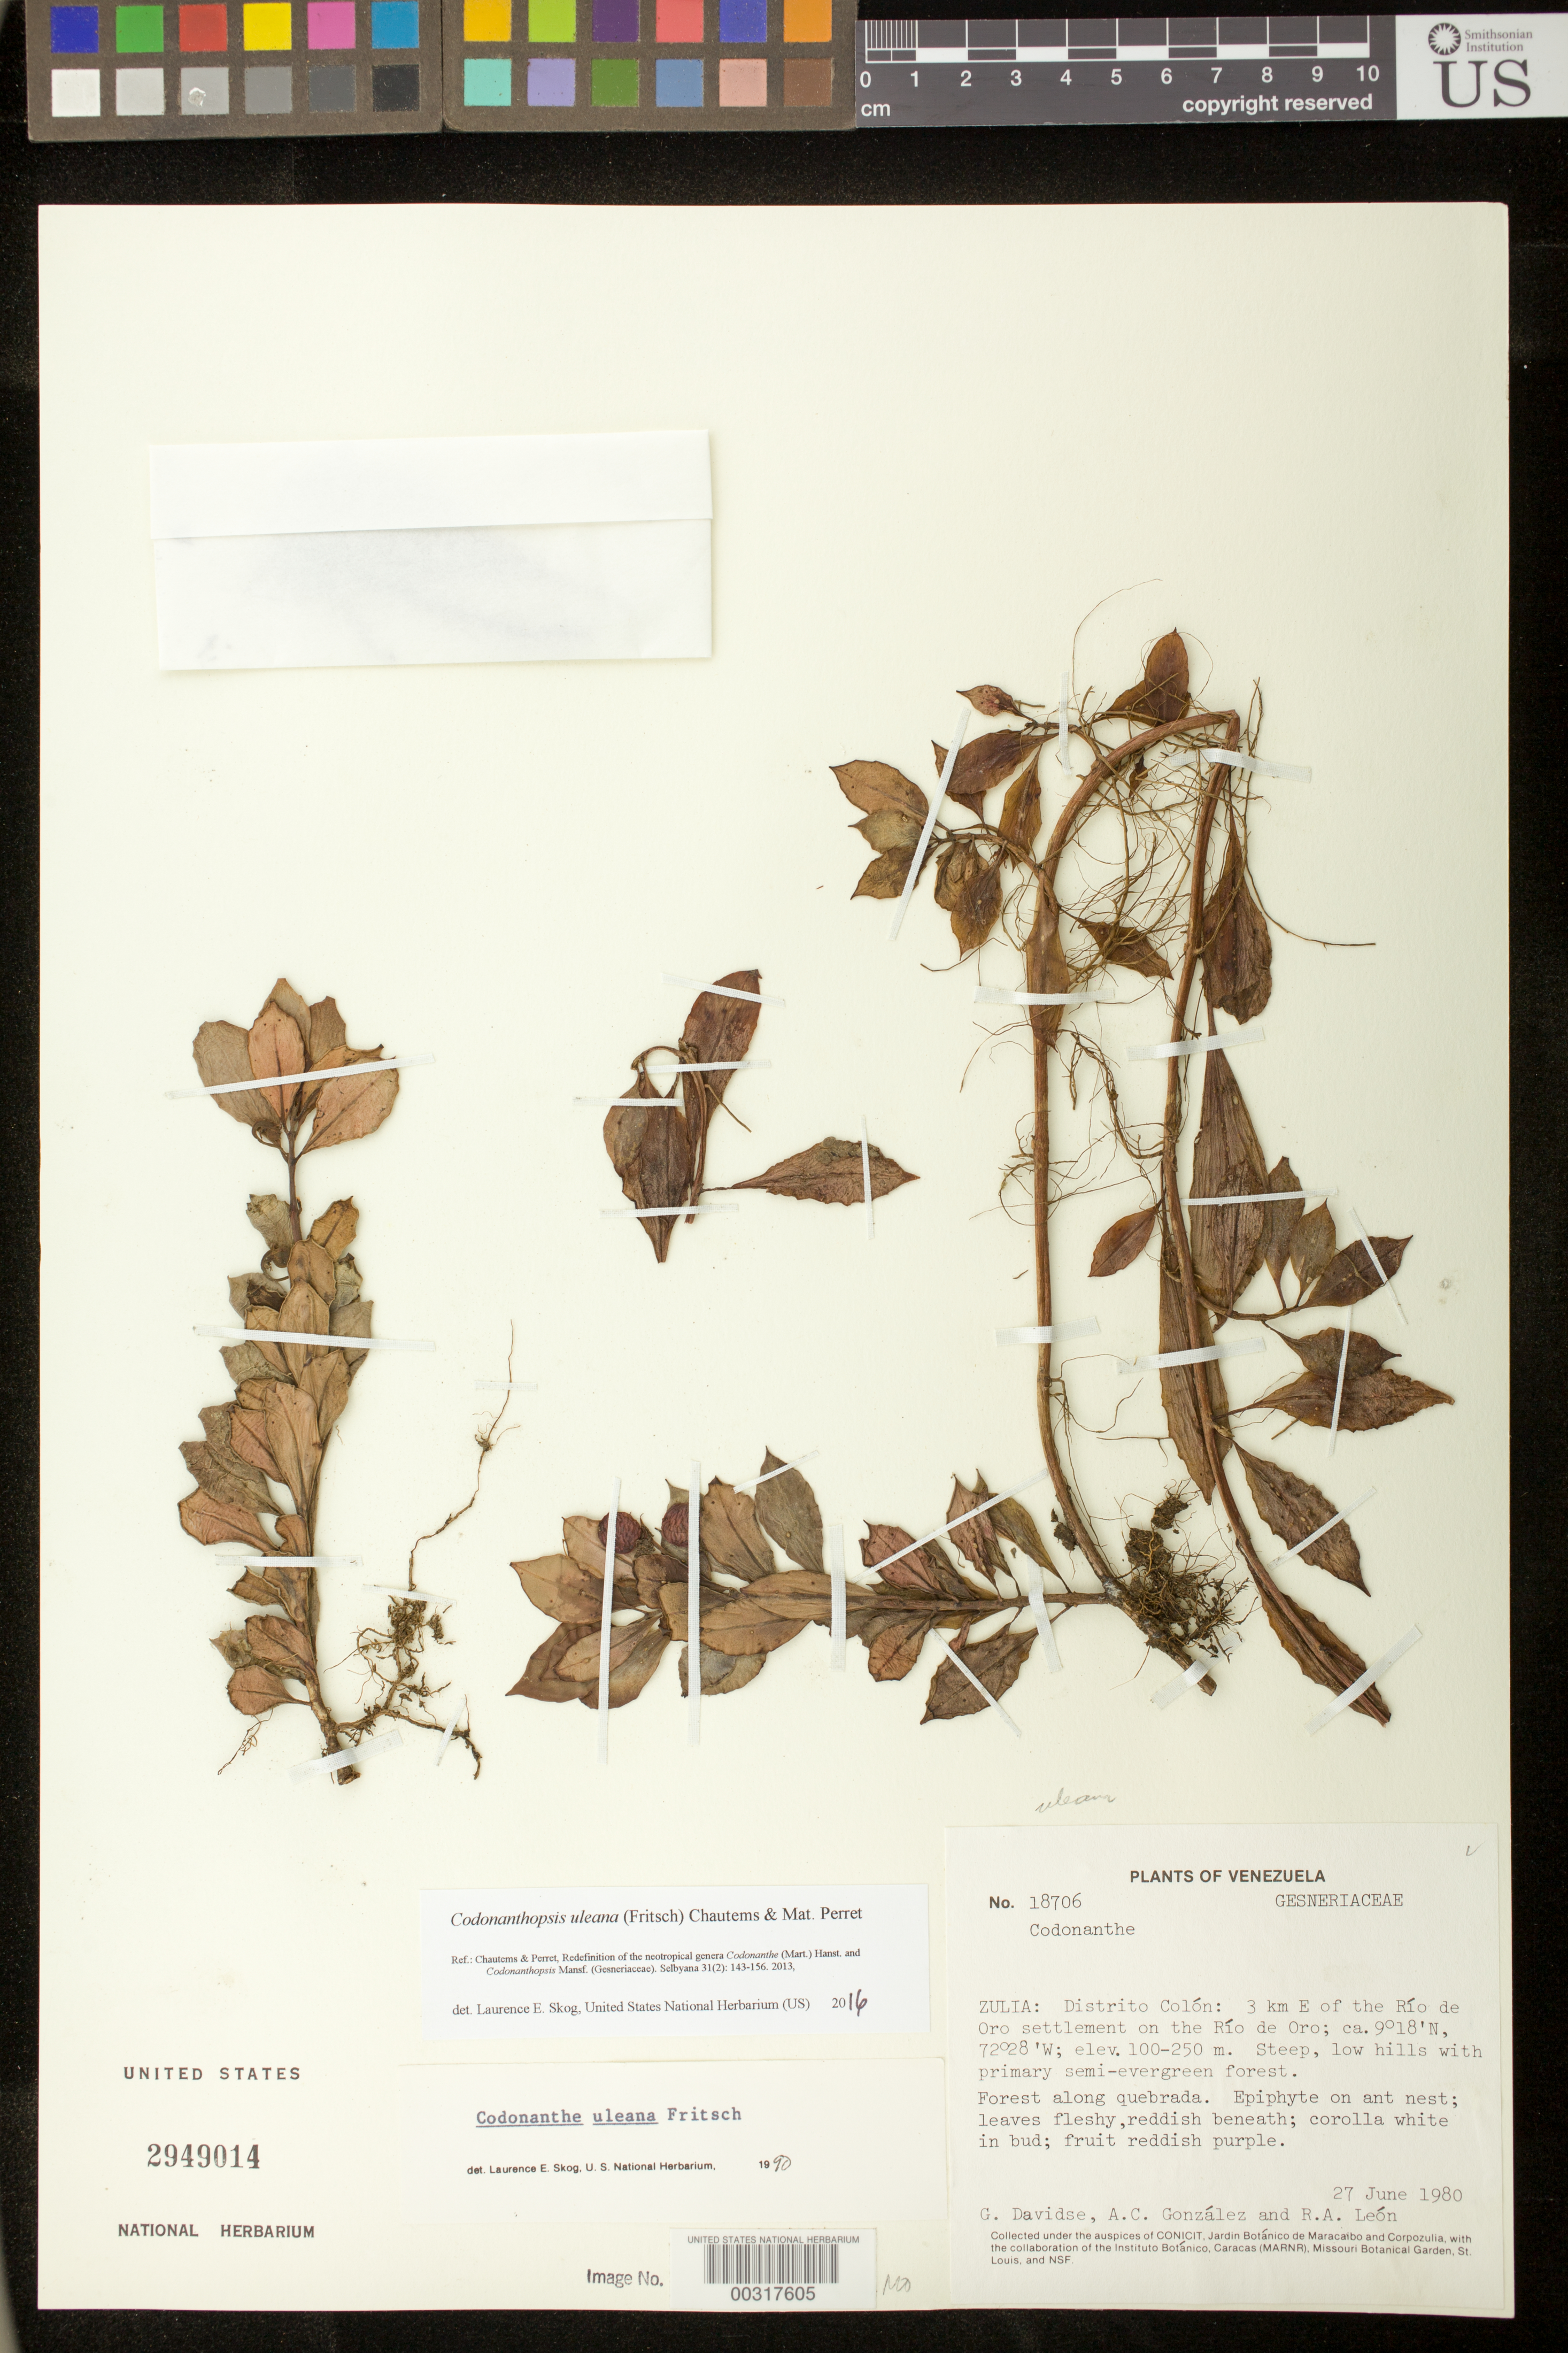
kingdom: Plantae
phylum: Tracheophyta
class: Magnoliopsida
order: Lamiales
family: Gesneriaceae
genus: Codonanthopsis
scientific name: Codonanthopsis uleana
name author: (Fritsch) Chautems & Mat.Perret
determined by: Skog, Laurence E.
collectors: G. Davidse, A. C. González & R. A. León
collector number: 18706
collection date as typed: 27 Jun 1980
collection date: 1980-06-27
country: Venezuela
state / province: Zulia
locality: Distrito Colon, 3 km E of the Rio de Oro settlement on the Rio de Oro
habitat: Steep, low hills with primary semi-evergreen forest; forest along quebrada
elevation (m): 100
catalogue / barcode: US 2949014